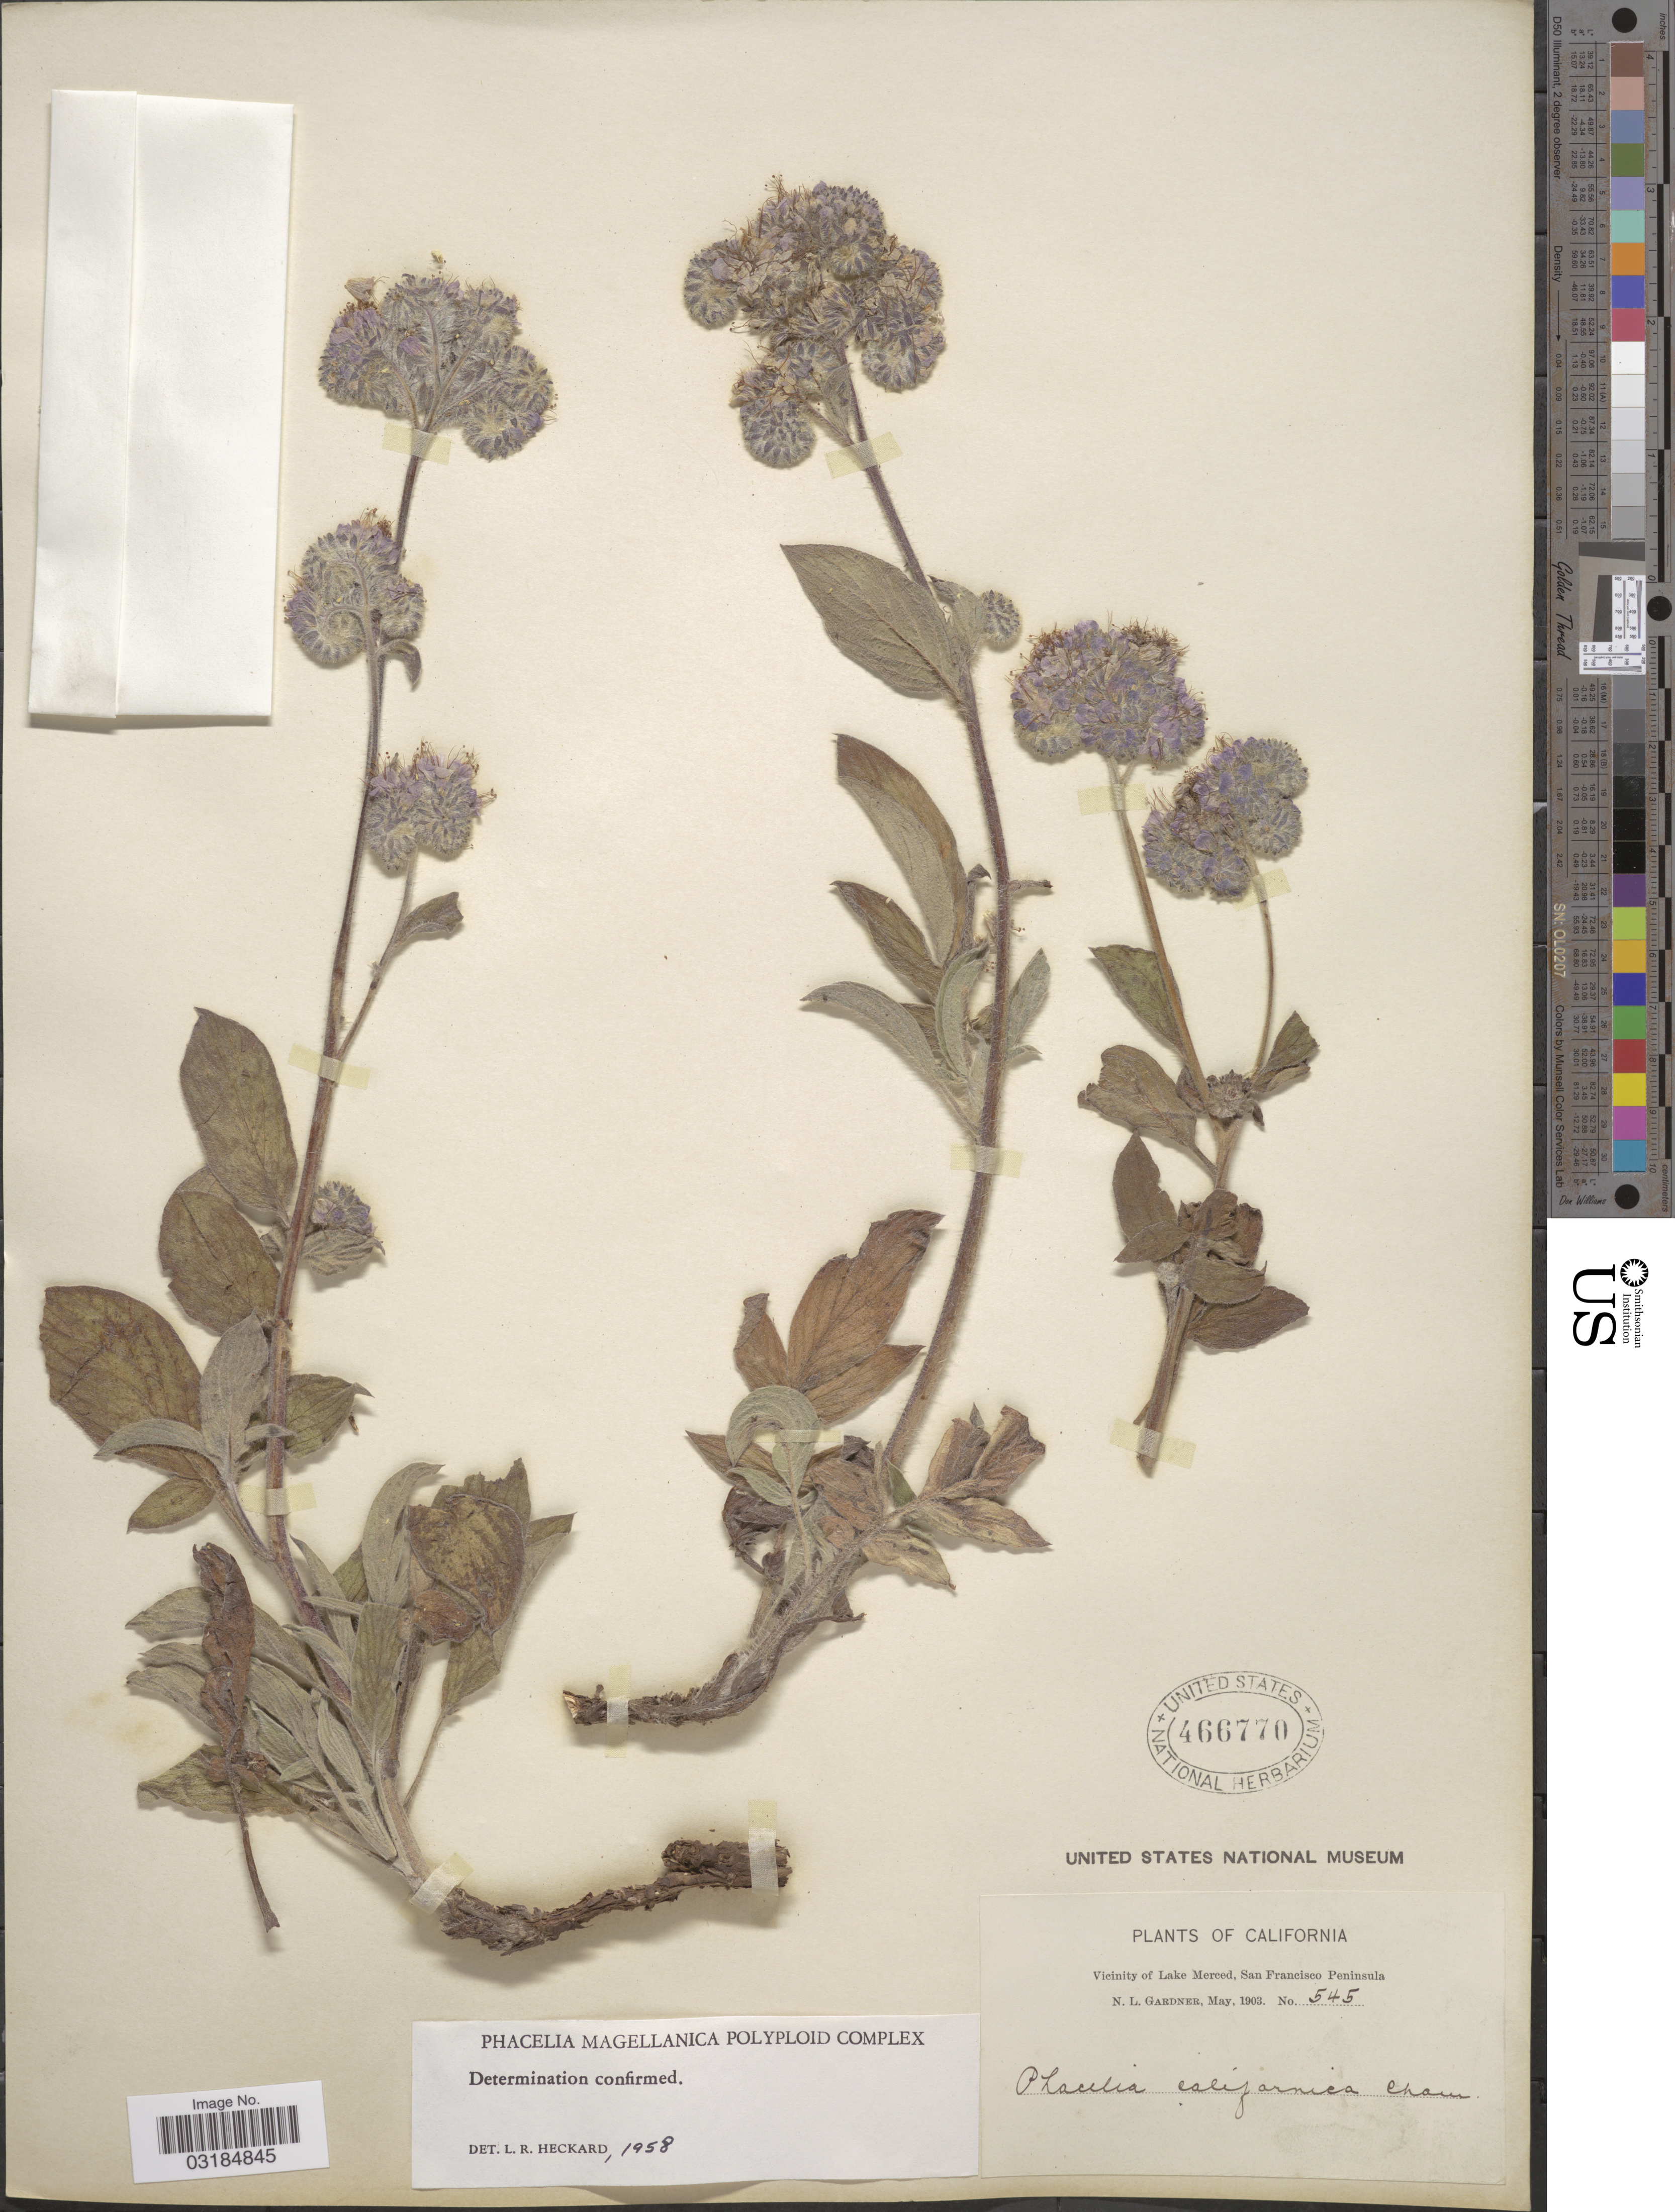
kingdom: Plantae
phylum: Tracheophyta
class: Magnoliopsida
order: Boraginales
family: Hydrophyllaceae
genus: Phacelia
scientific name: Phacelia californica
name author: Cham.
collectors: N. Gardner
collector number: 545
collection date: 1903-05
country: United States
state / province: California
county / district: San Francisco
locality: Vicinity of Lake Merced, San Francisco Peninsula.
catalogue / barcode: US 466770